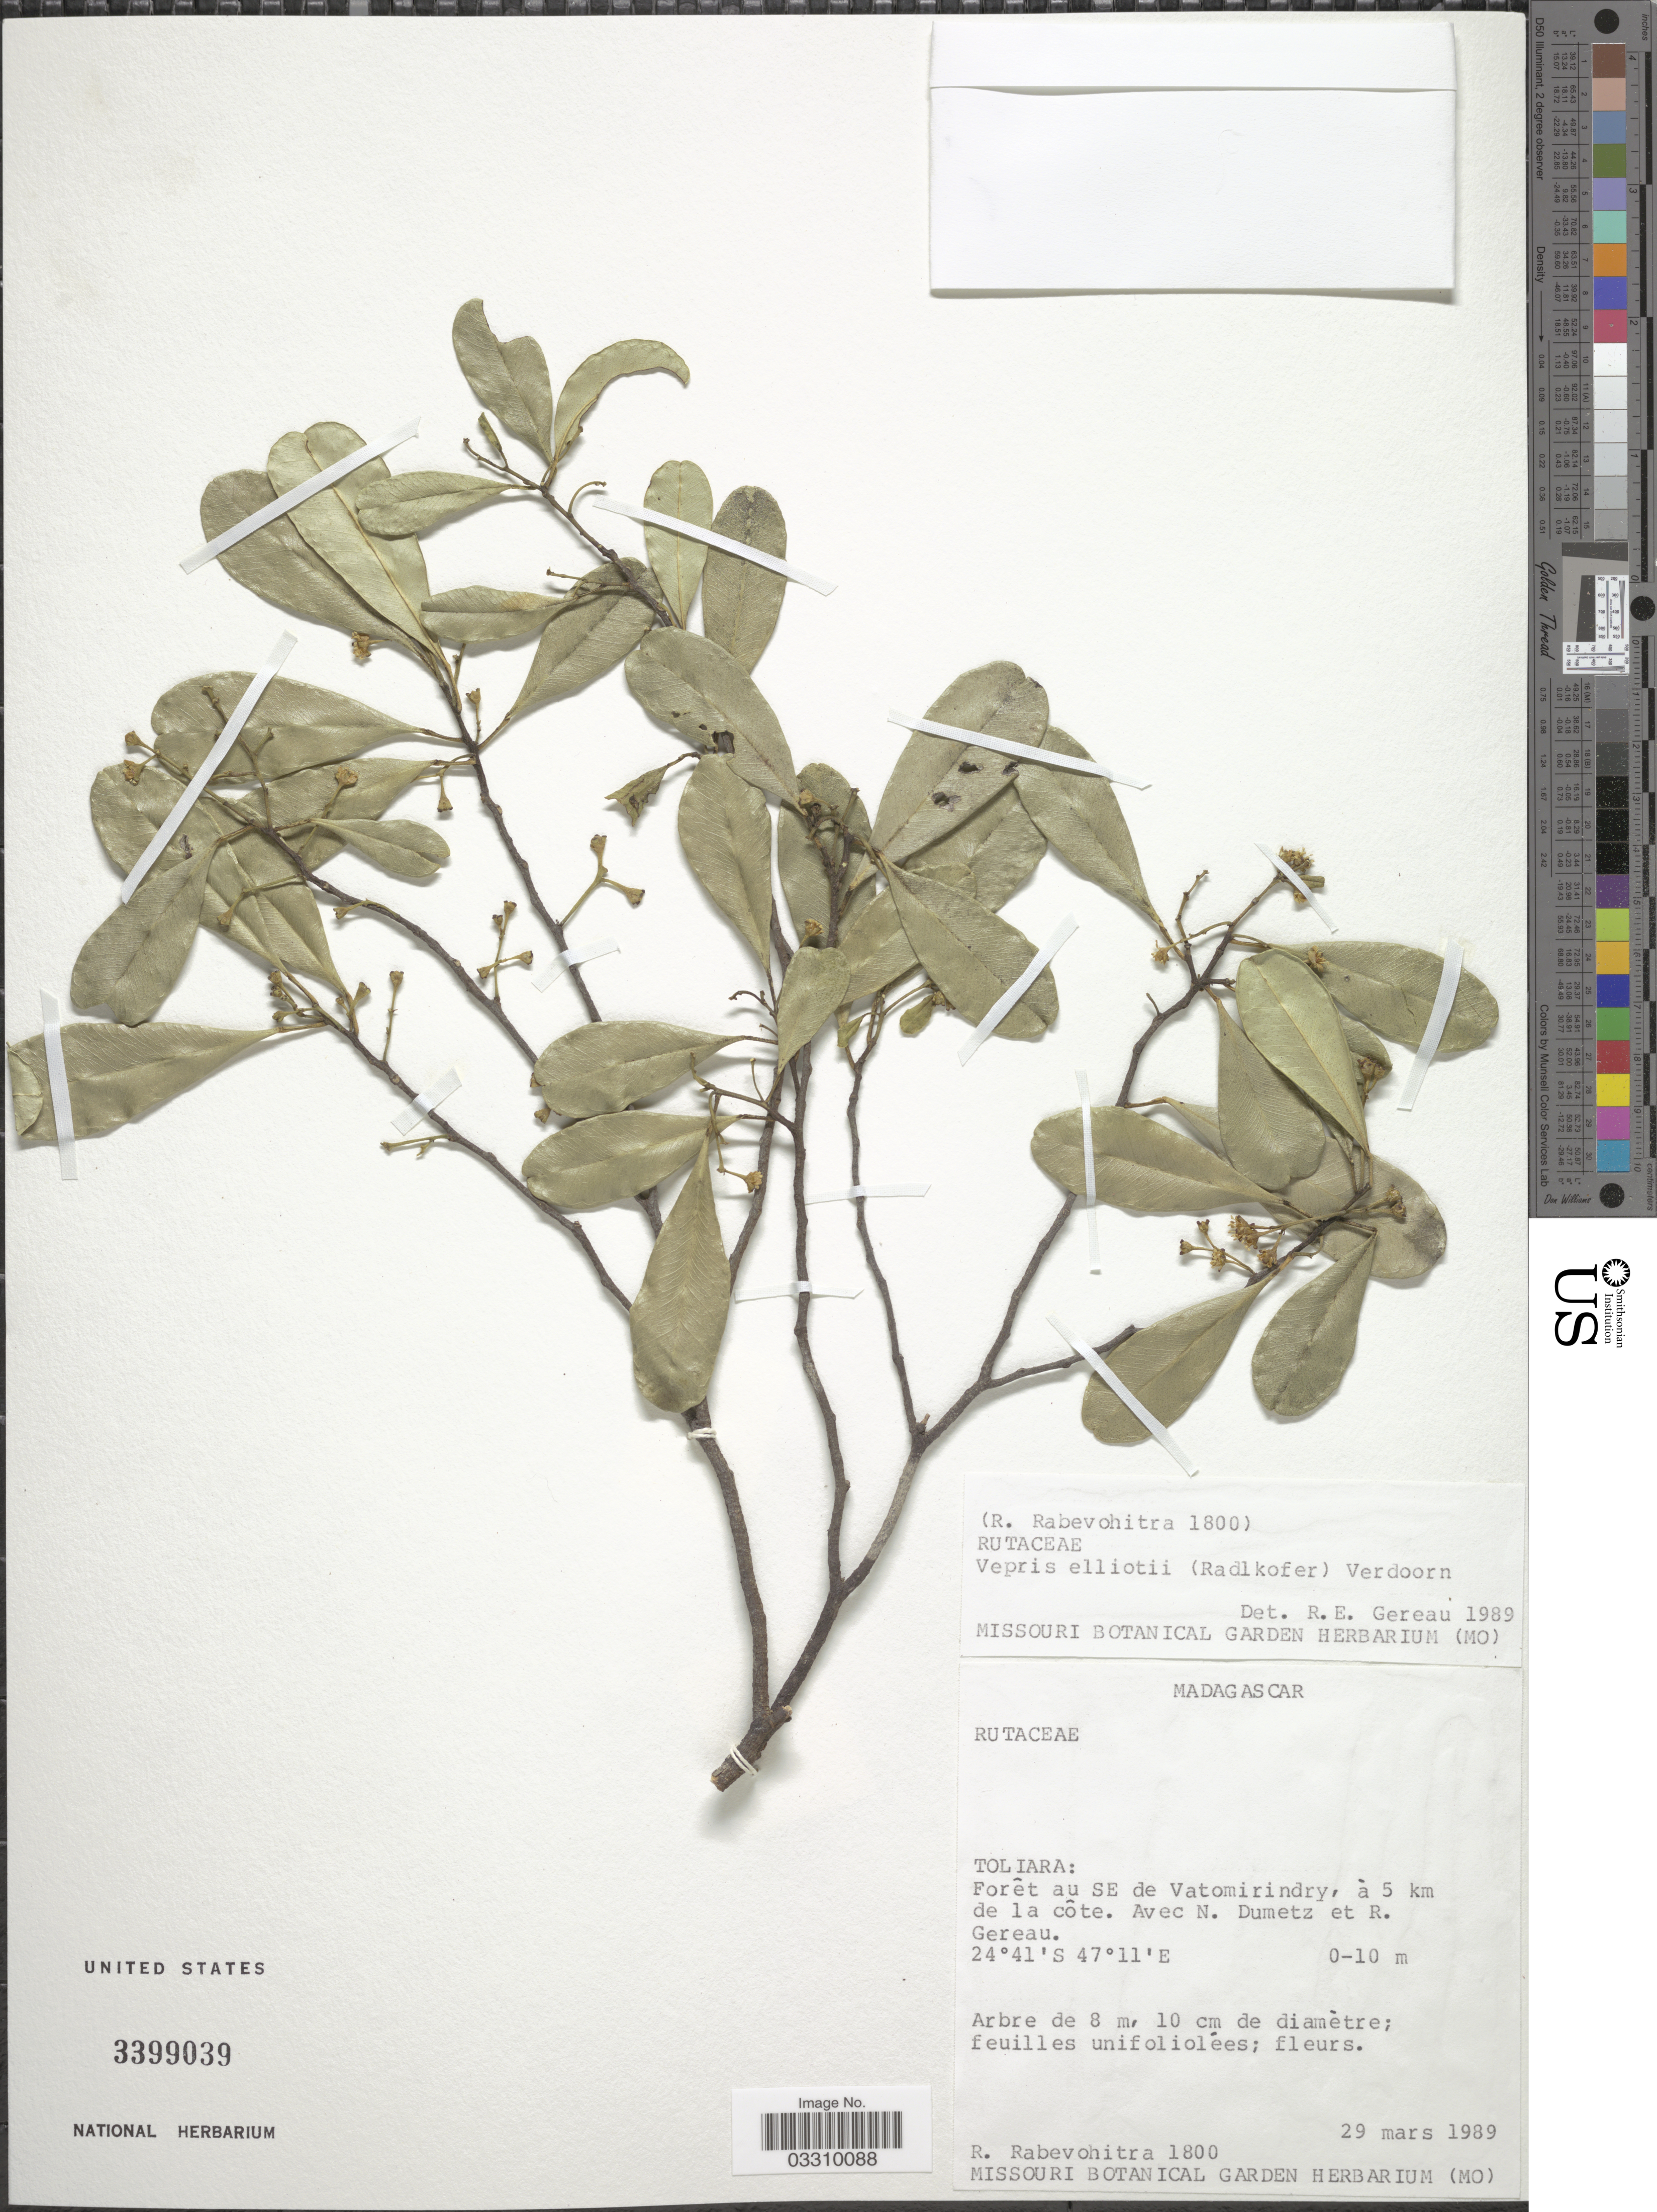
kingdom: Plantae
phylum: Tracheophyta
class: Magnoliopsida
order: Sapindales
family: Rutaceae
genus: Vepris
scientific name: Vepris elliotii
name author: (Radlk.) I. Verd.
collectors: R. Rabevohitra, N. Dumetz & R. Gereau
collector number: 1800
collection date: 1989-03-29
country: Madagascar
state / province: Anosy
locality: Forêt au SE de Vatomirindry, à 5 km de la côte.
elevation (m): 0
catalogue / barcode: US 3399039